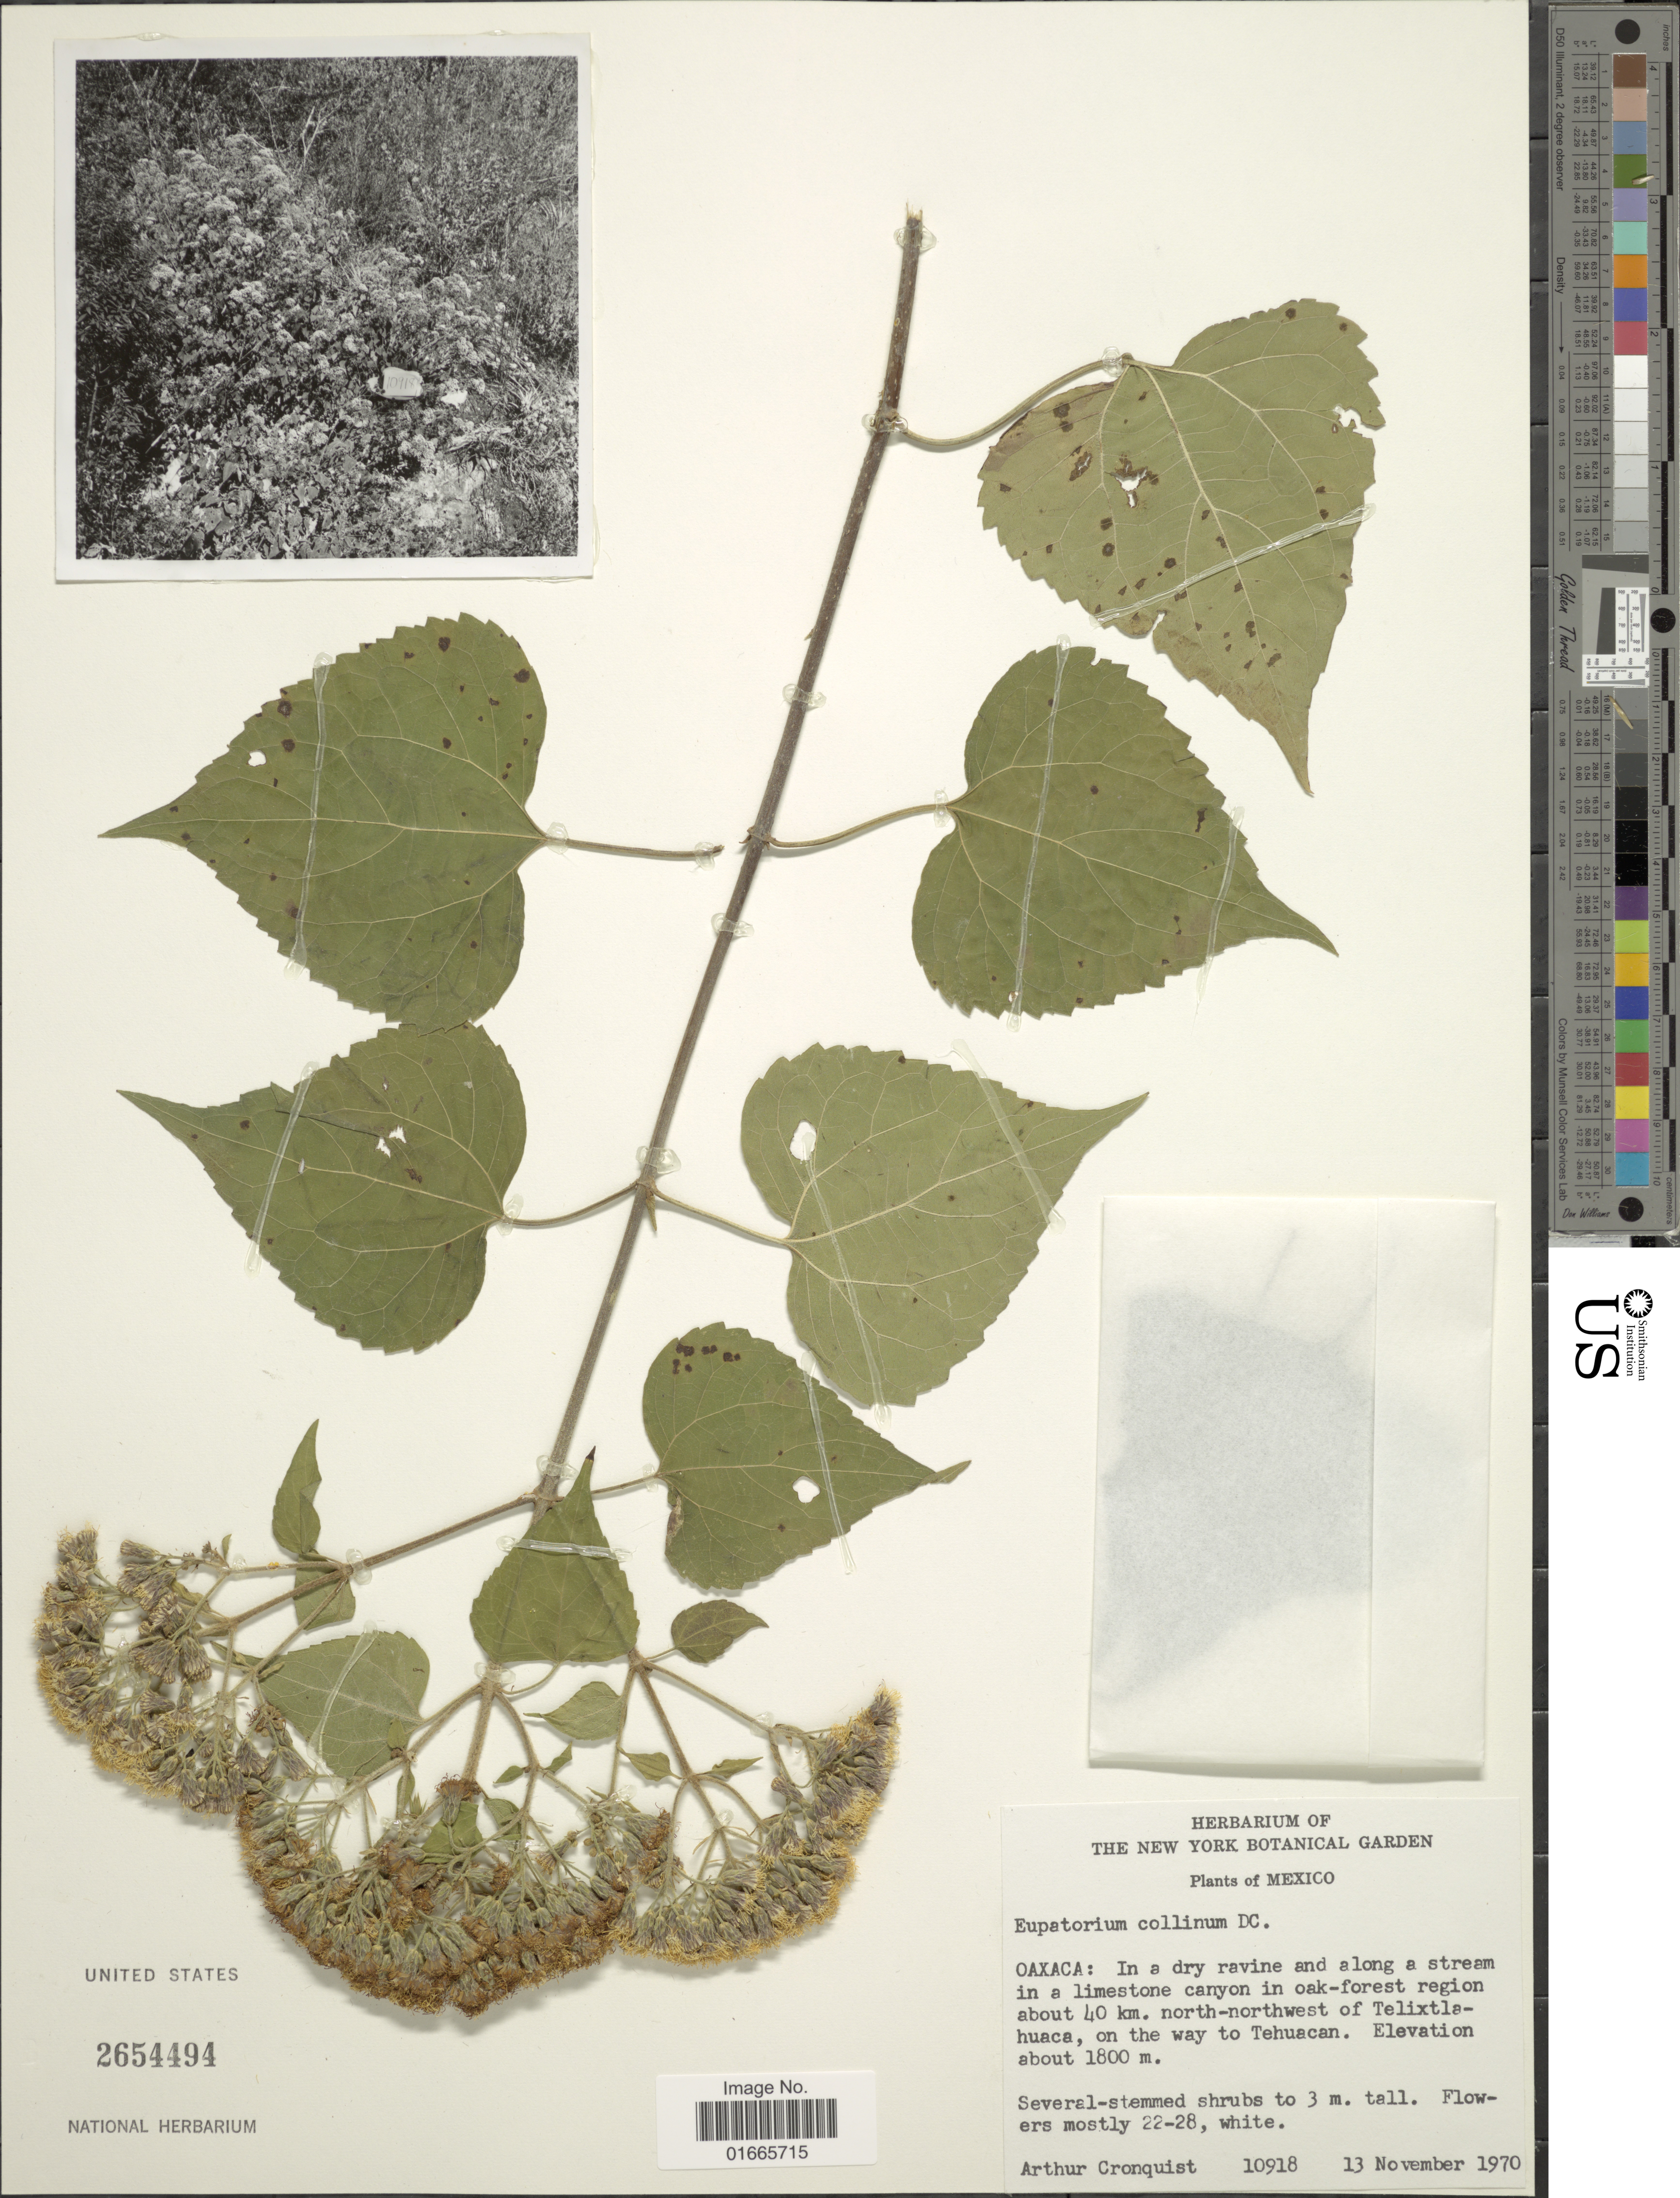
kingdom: Plantae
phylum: Tracheophyta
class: Magnoliopsida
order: Asterales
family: Asteraceae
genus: Chromolaena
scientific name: Chromolaena collina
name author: (DC.) R.M. King & H. Rob.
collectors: A. J. Cronquist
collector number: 10918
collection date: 1970-11-13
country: Mexico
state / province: Oaxaca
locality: About 40 km. north-northwest of Telixtlahuaca, on the way to Tehuacan.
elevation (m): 1800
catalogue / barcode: US 2654494